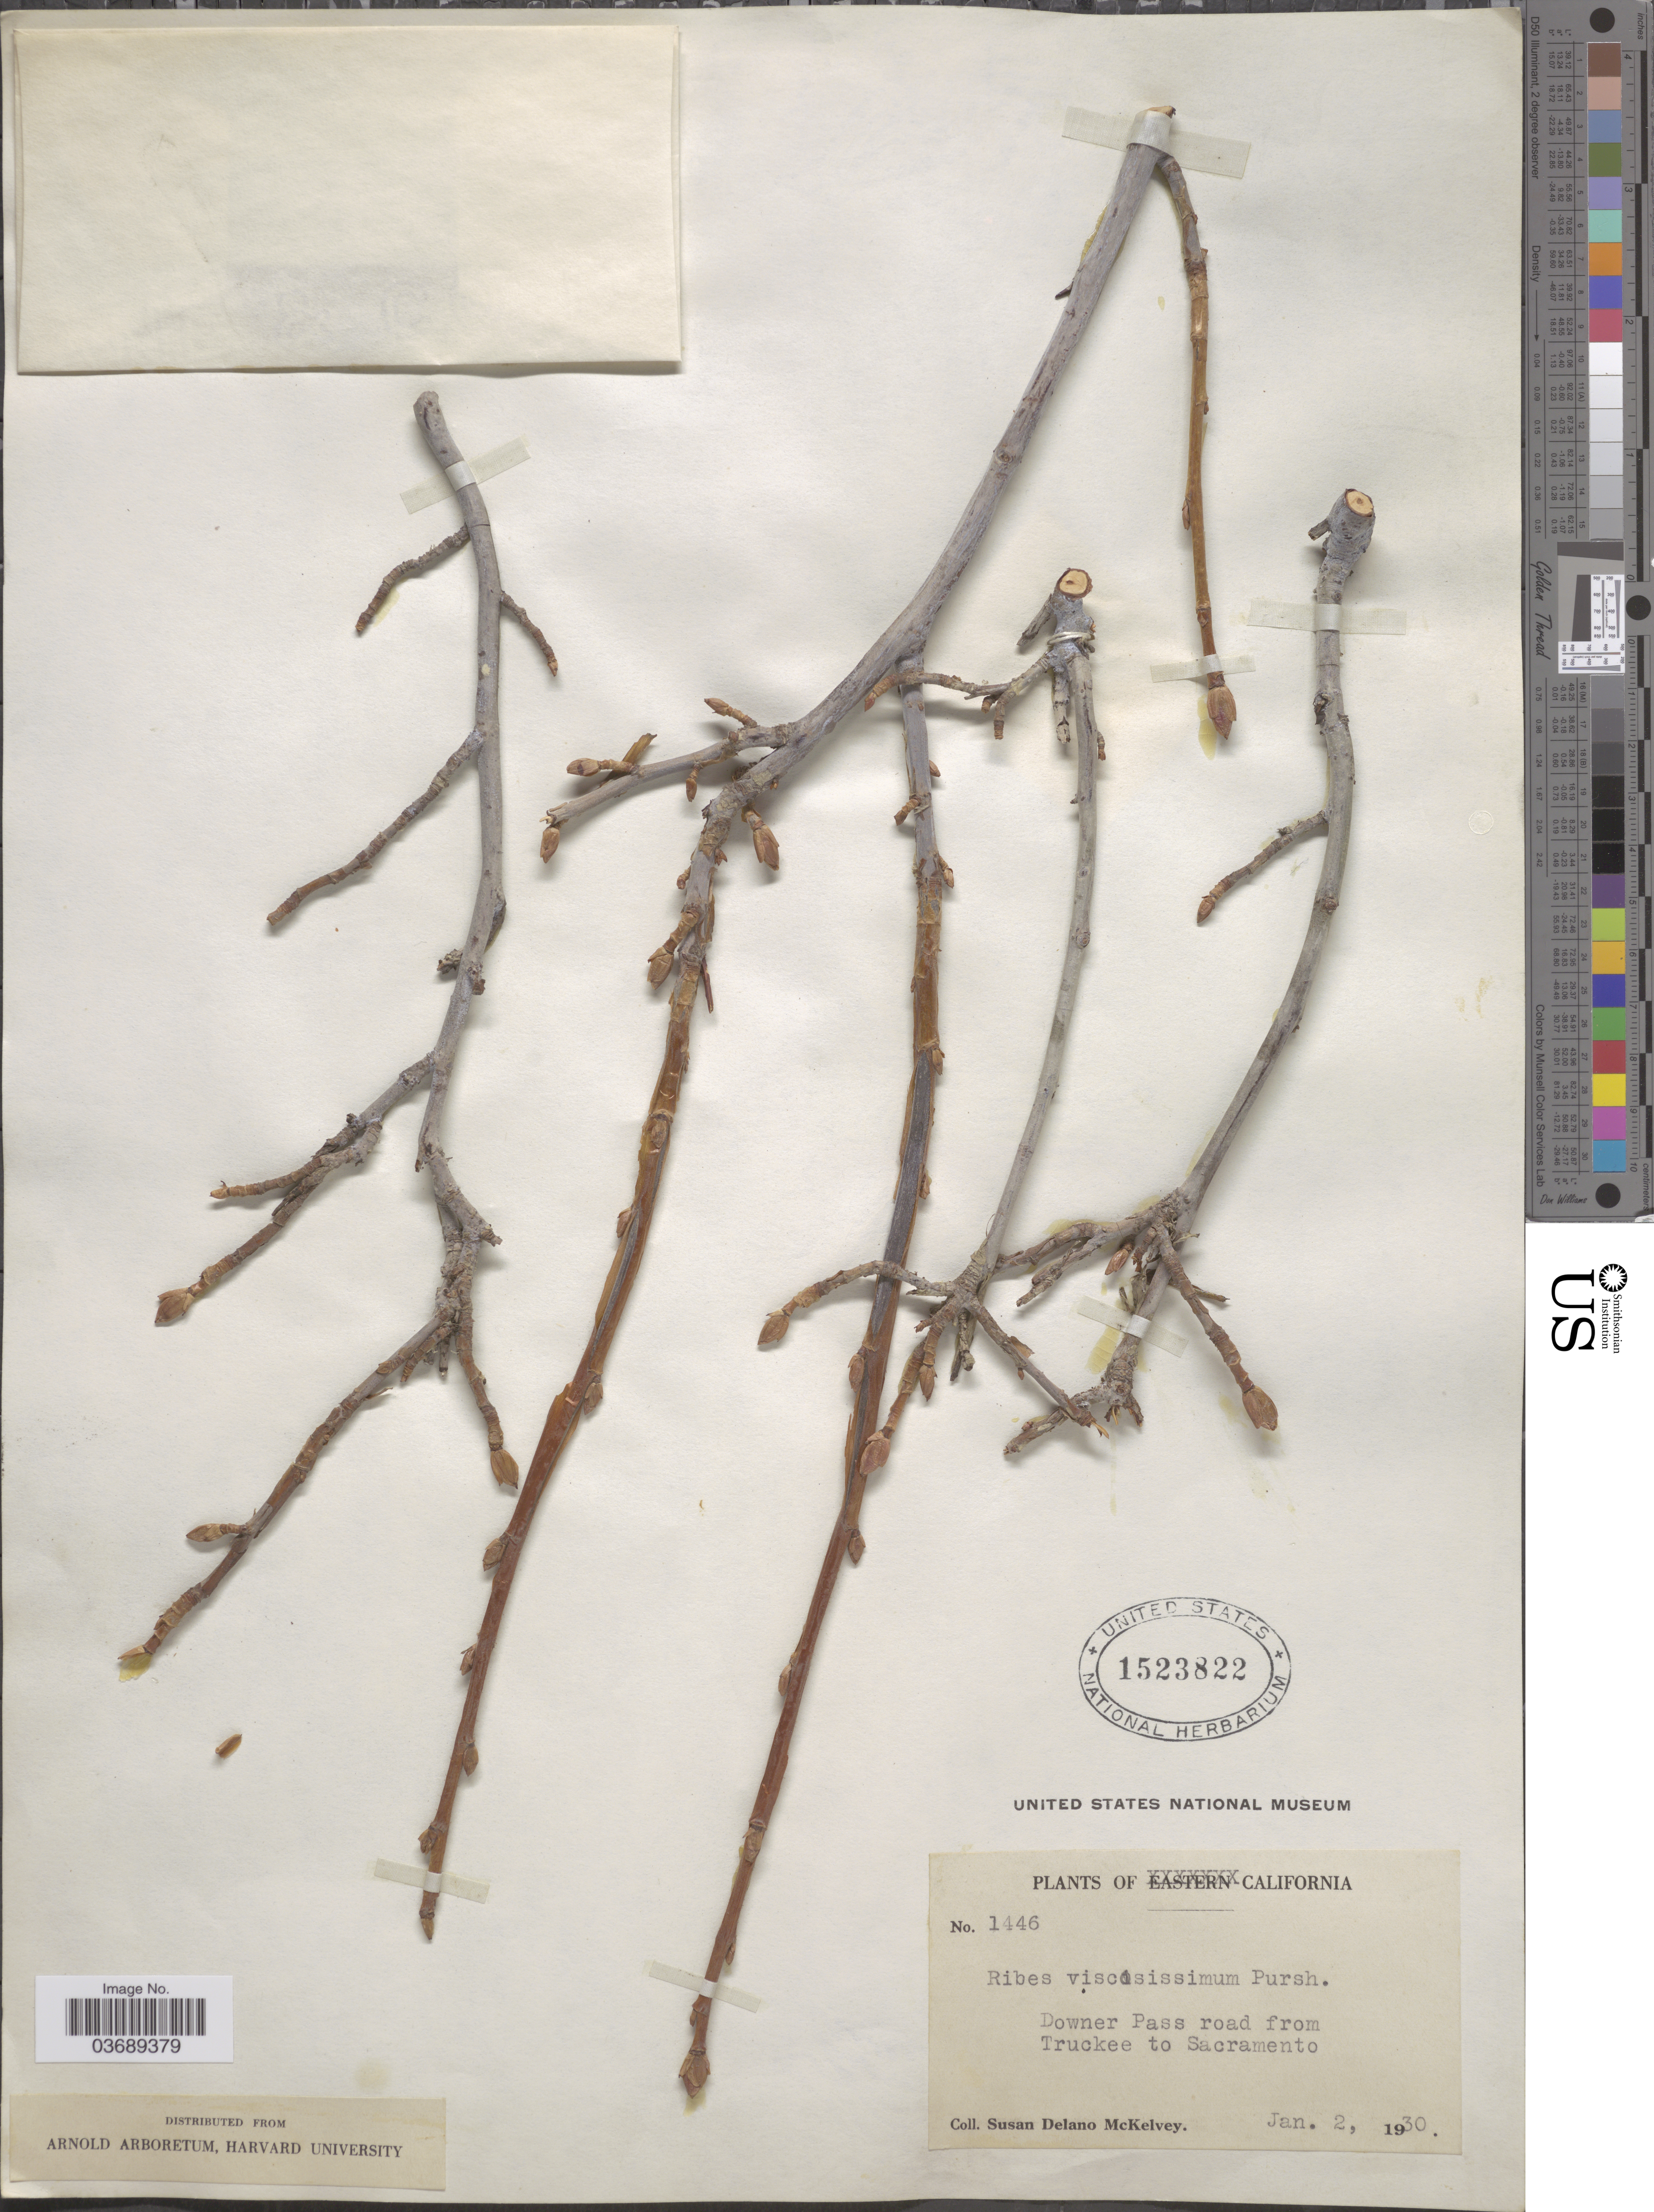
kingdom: Plantae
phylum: Tracheophyta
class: Magnoliopsida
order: Saxifragales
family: Grossulariaceae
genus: Ribes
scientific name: Ribes viscosissimum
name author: Pursh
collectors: S. A. McKelvey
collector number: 1446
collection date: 1930-01-02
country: United States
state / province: California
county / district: Sacramento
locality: Downer Pass road from Truckee to Sacramento.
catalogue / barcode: US 1523822